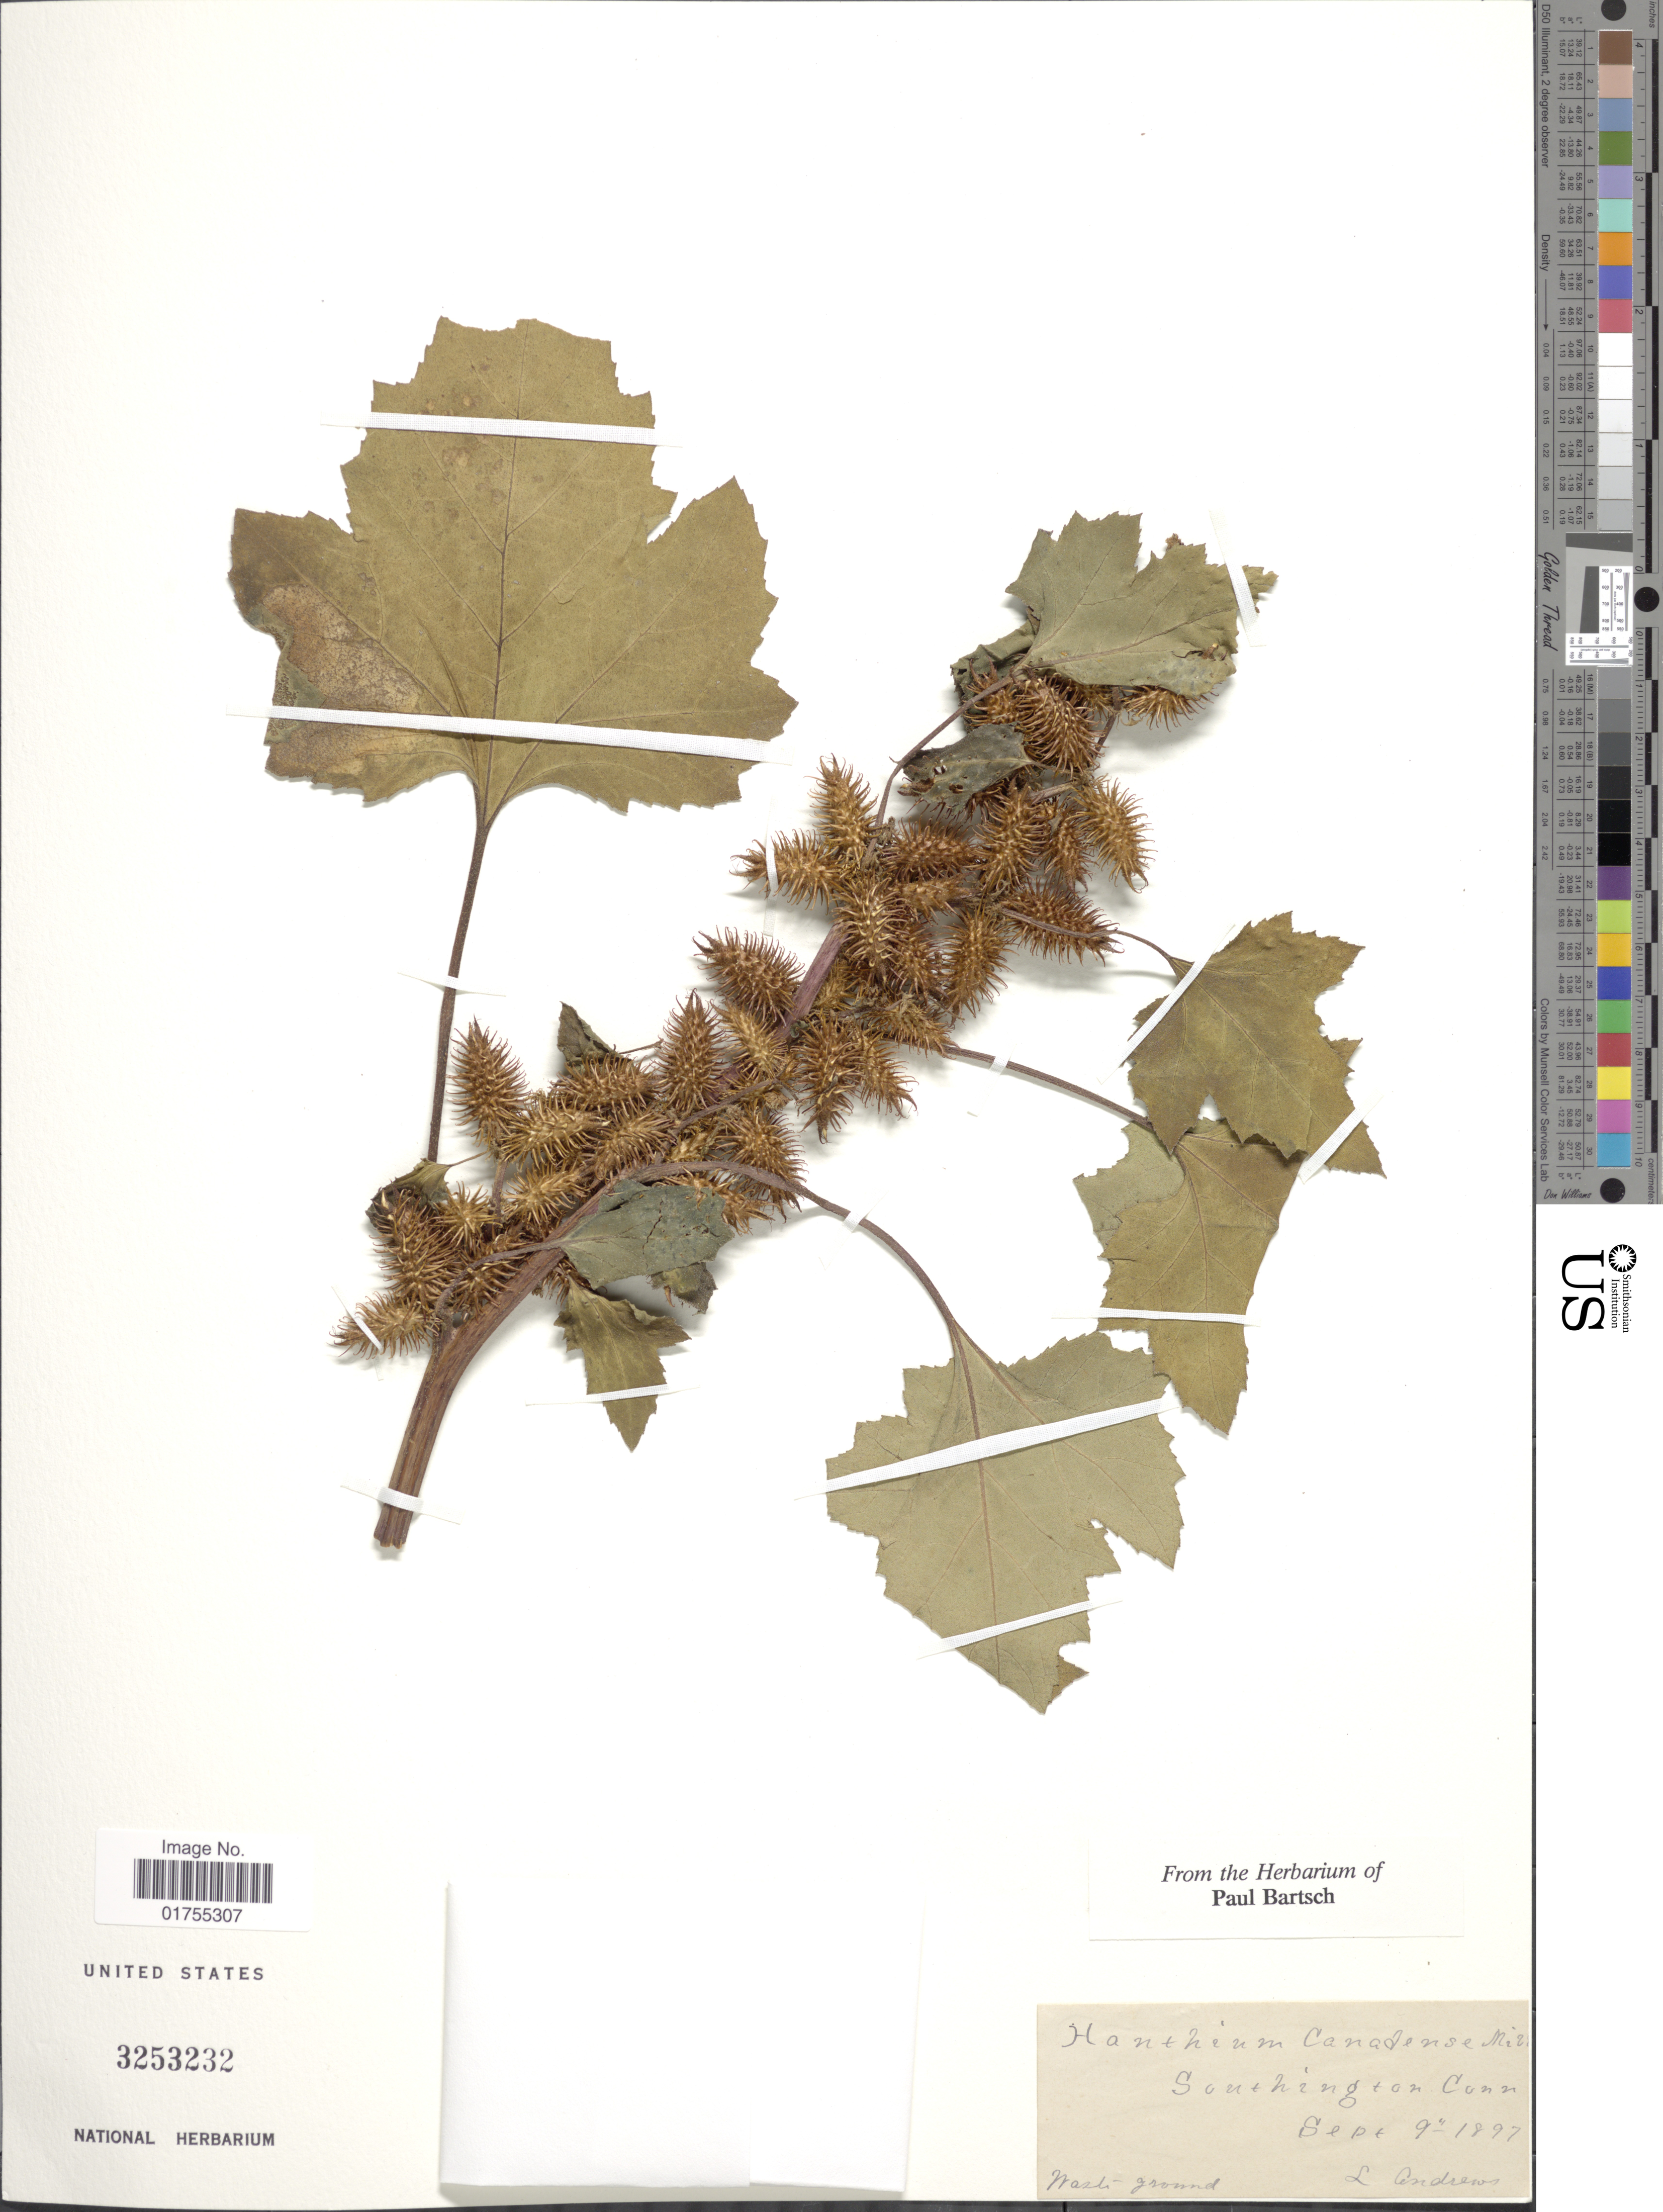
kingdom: Plantae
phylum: Tracheophyta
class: Magnoliopsida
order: Asterales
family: Asteraceae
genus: Xanthium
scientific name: Xanthium strumarium var. canadense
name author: (Mill.) Torr. & A. Gray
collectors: L. Andrews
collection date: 1897-09-09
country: United States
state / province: Connecticut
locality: Southington, Conn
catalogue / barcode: US 3253232